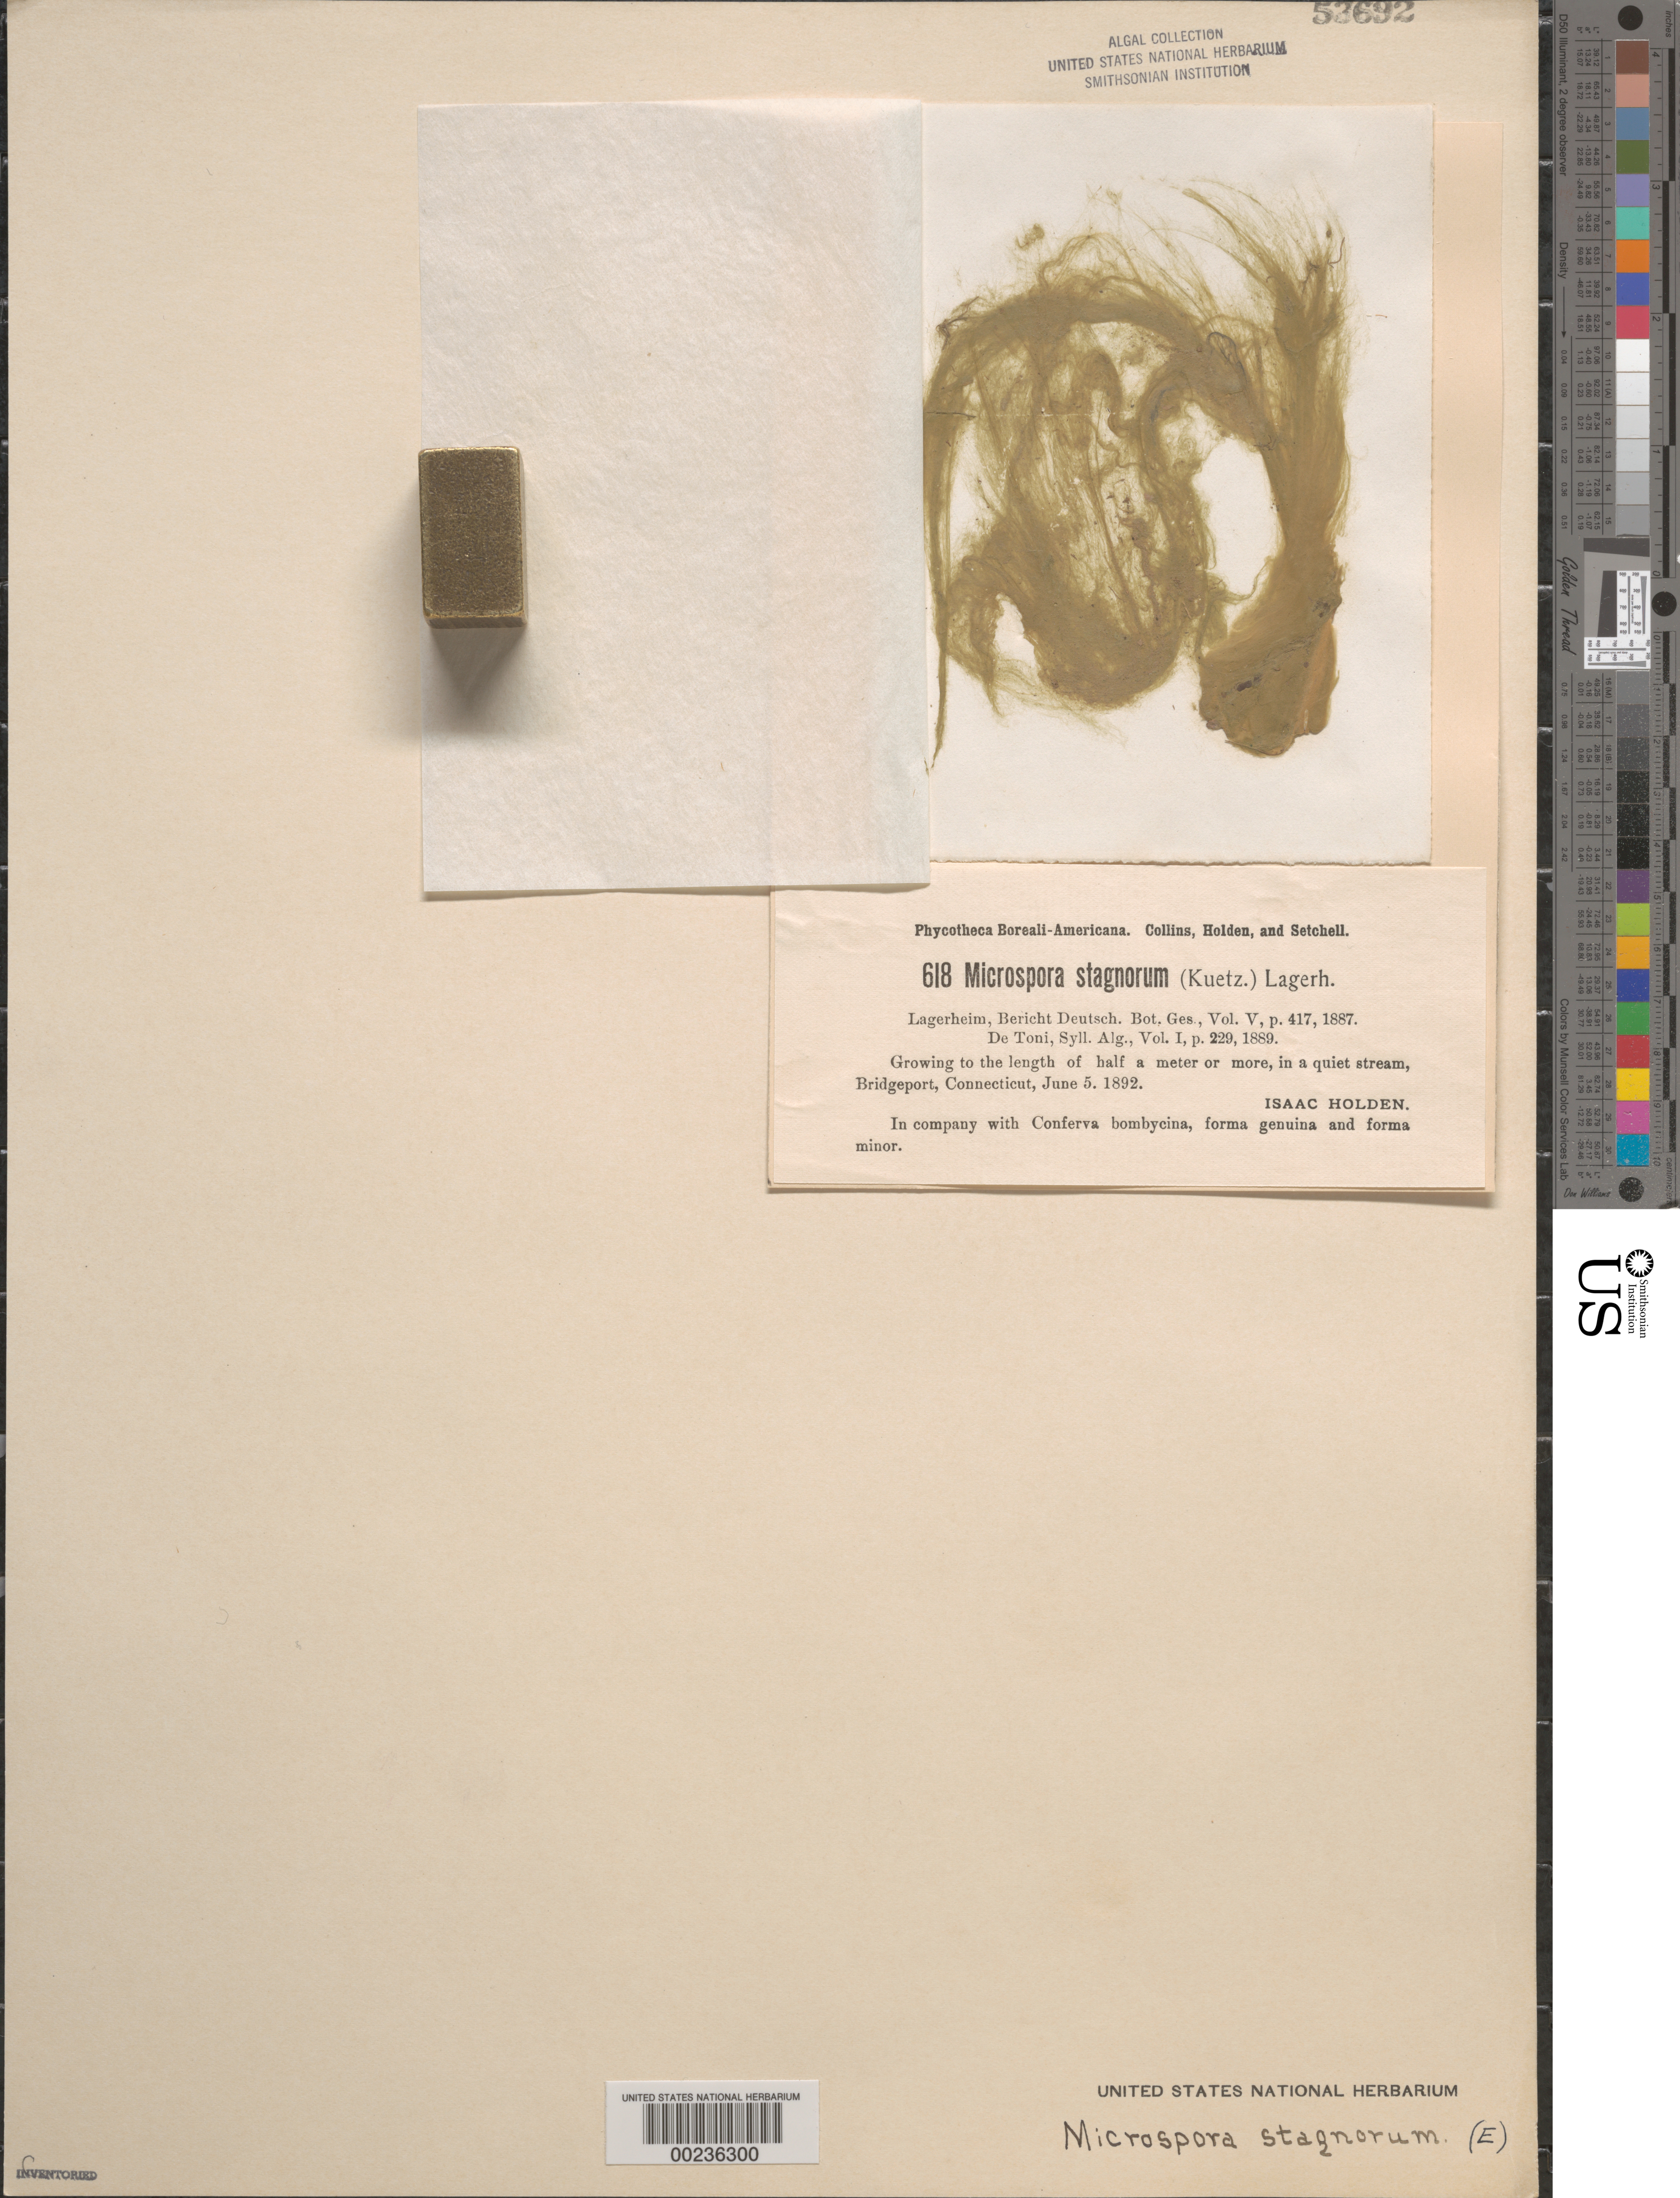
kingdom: Plantae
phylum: Chlorophyta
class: Chlorophyceae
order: Sphaeropleales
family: Microsporaceae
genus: Microspora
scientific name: Microspora stagnorum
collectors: I. Holden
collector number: PB-A 618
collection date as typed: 05 Jun 1892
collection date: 1892-06-05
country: United States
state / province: Connecticut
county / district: Fairfield County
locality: Bridgeport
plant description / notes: Collins, Holden & Setchell, Phycotheca Boreali-Americana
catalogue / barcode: US 53692